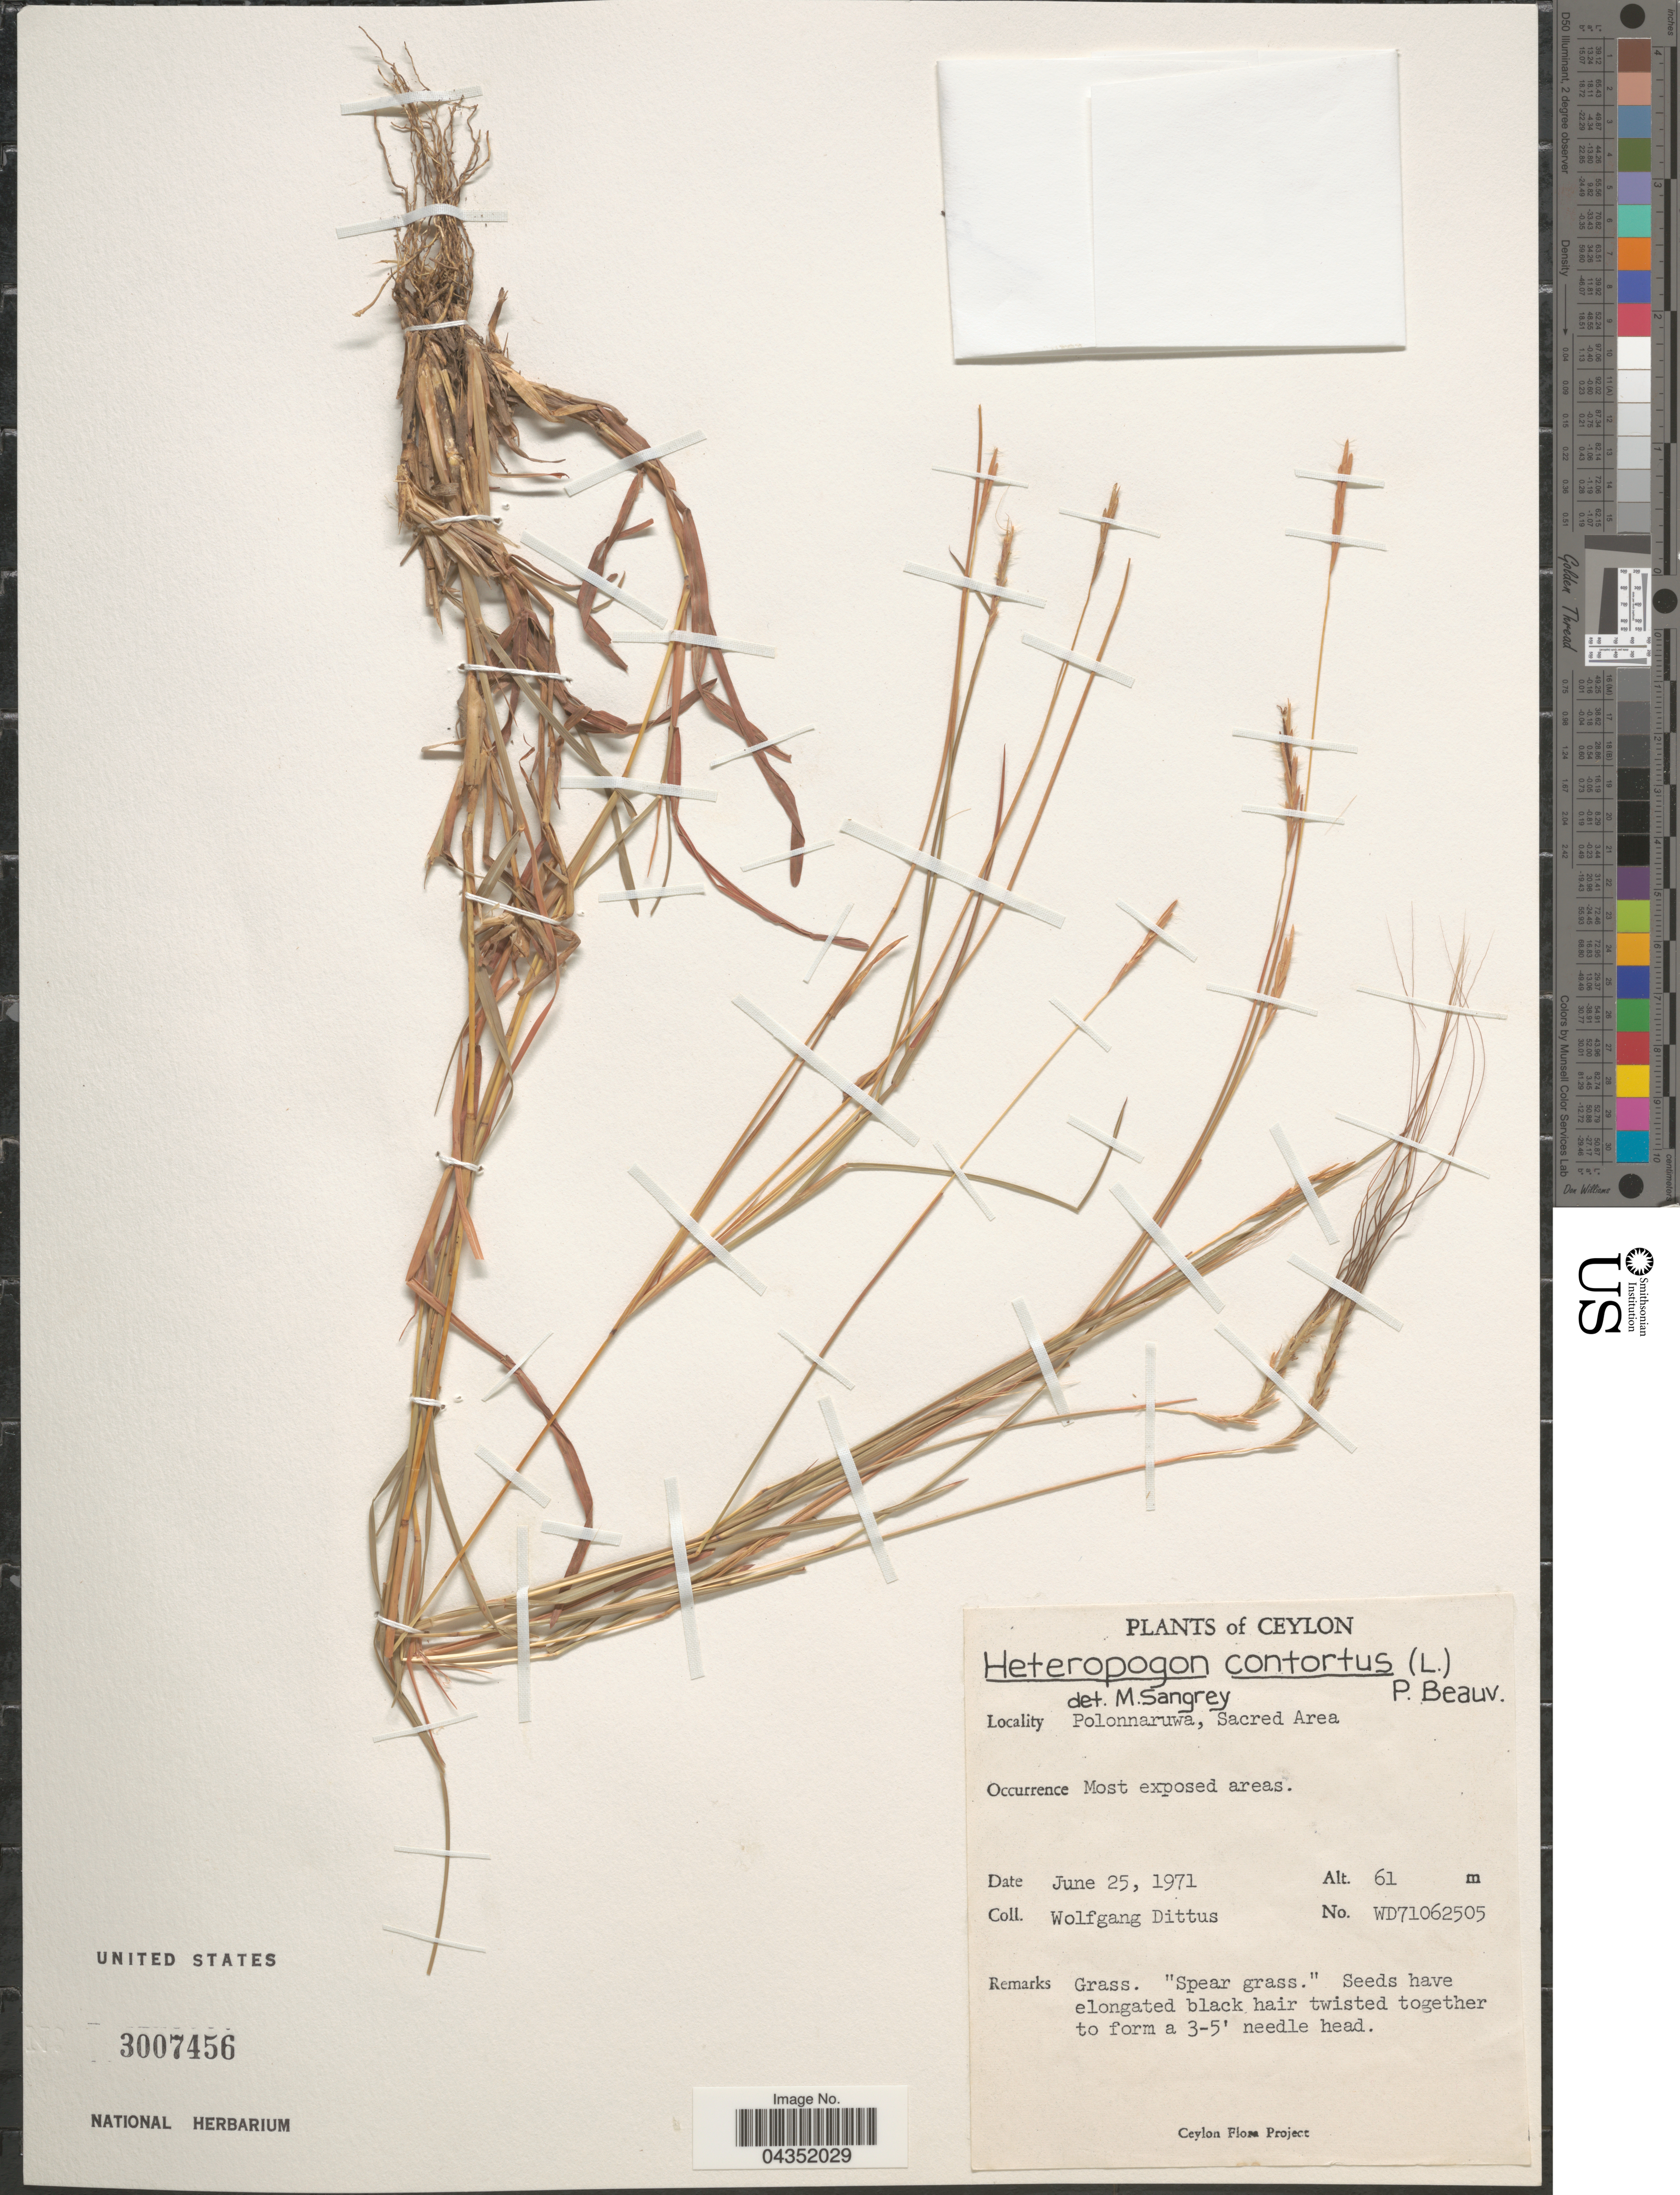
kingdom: Plantae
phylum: Tracheophyta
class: Liliopsida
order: Poales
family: Poaceae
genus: Heteropogon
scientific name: Heteropogon contortus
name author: (L.) P. Beauv. ex Roem. & Schult.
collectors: W. Dittus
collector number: WD71062505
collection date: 1971-06-25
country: Sri Lanka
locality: Ceylon. Polonnaruwa, Sacred Area.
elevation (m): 61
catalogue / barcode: US 3007456